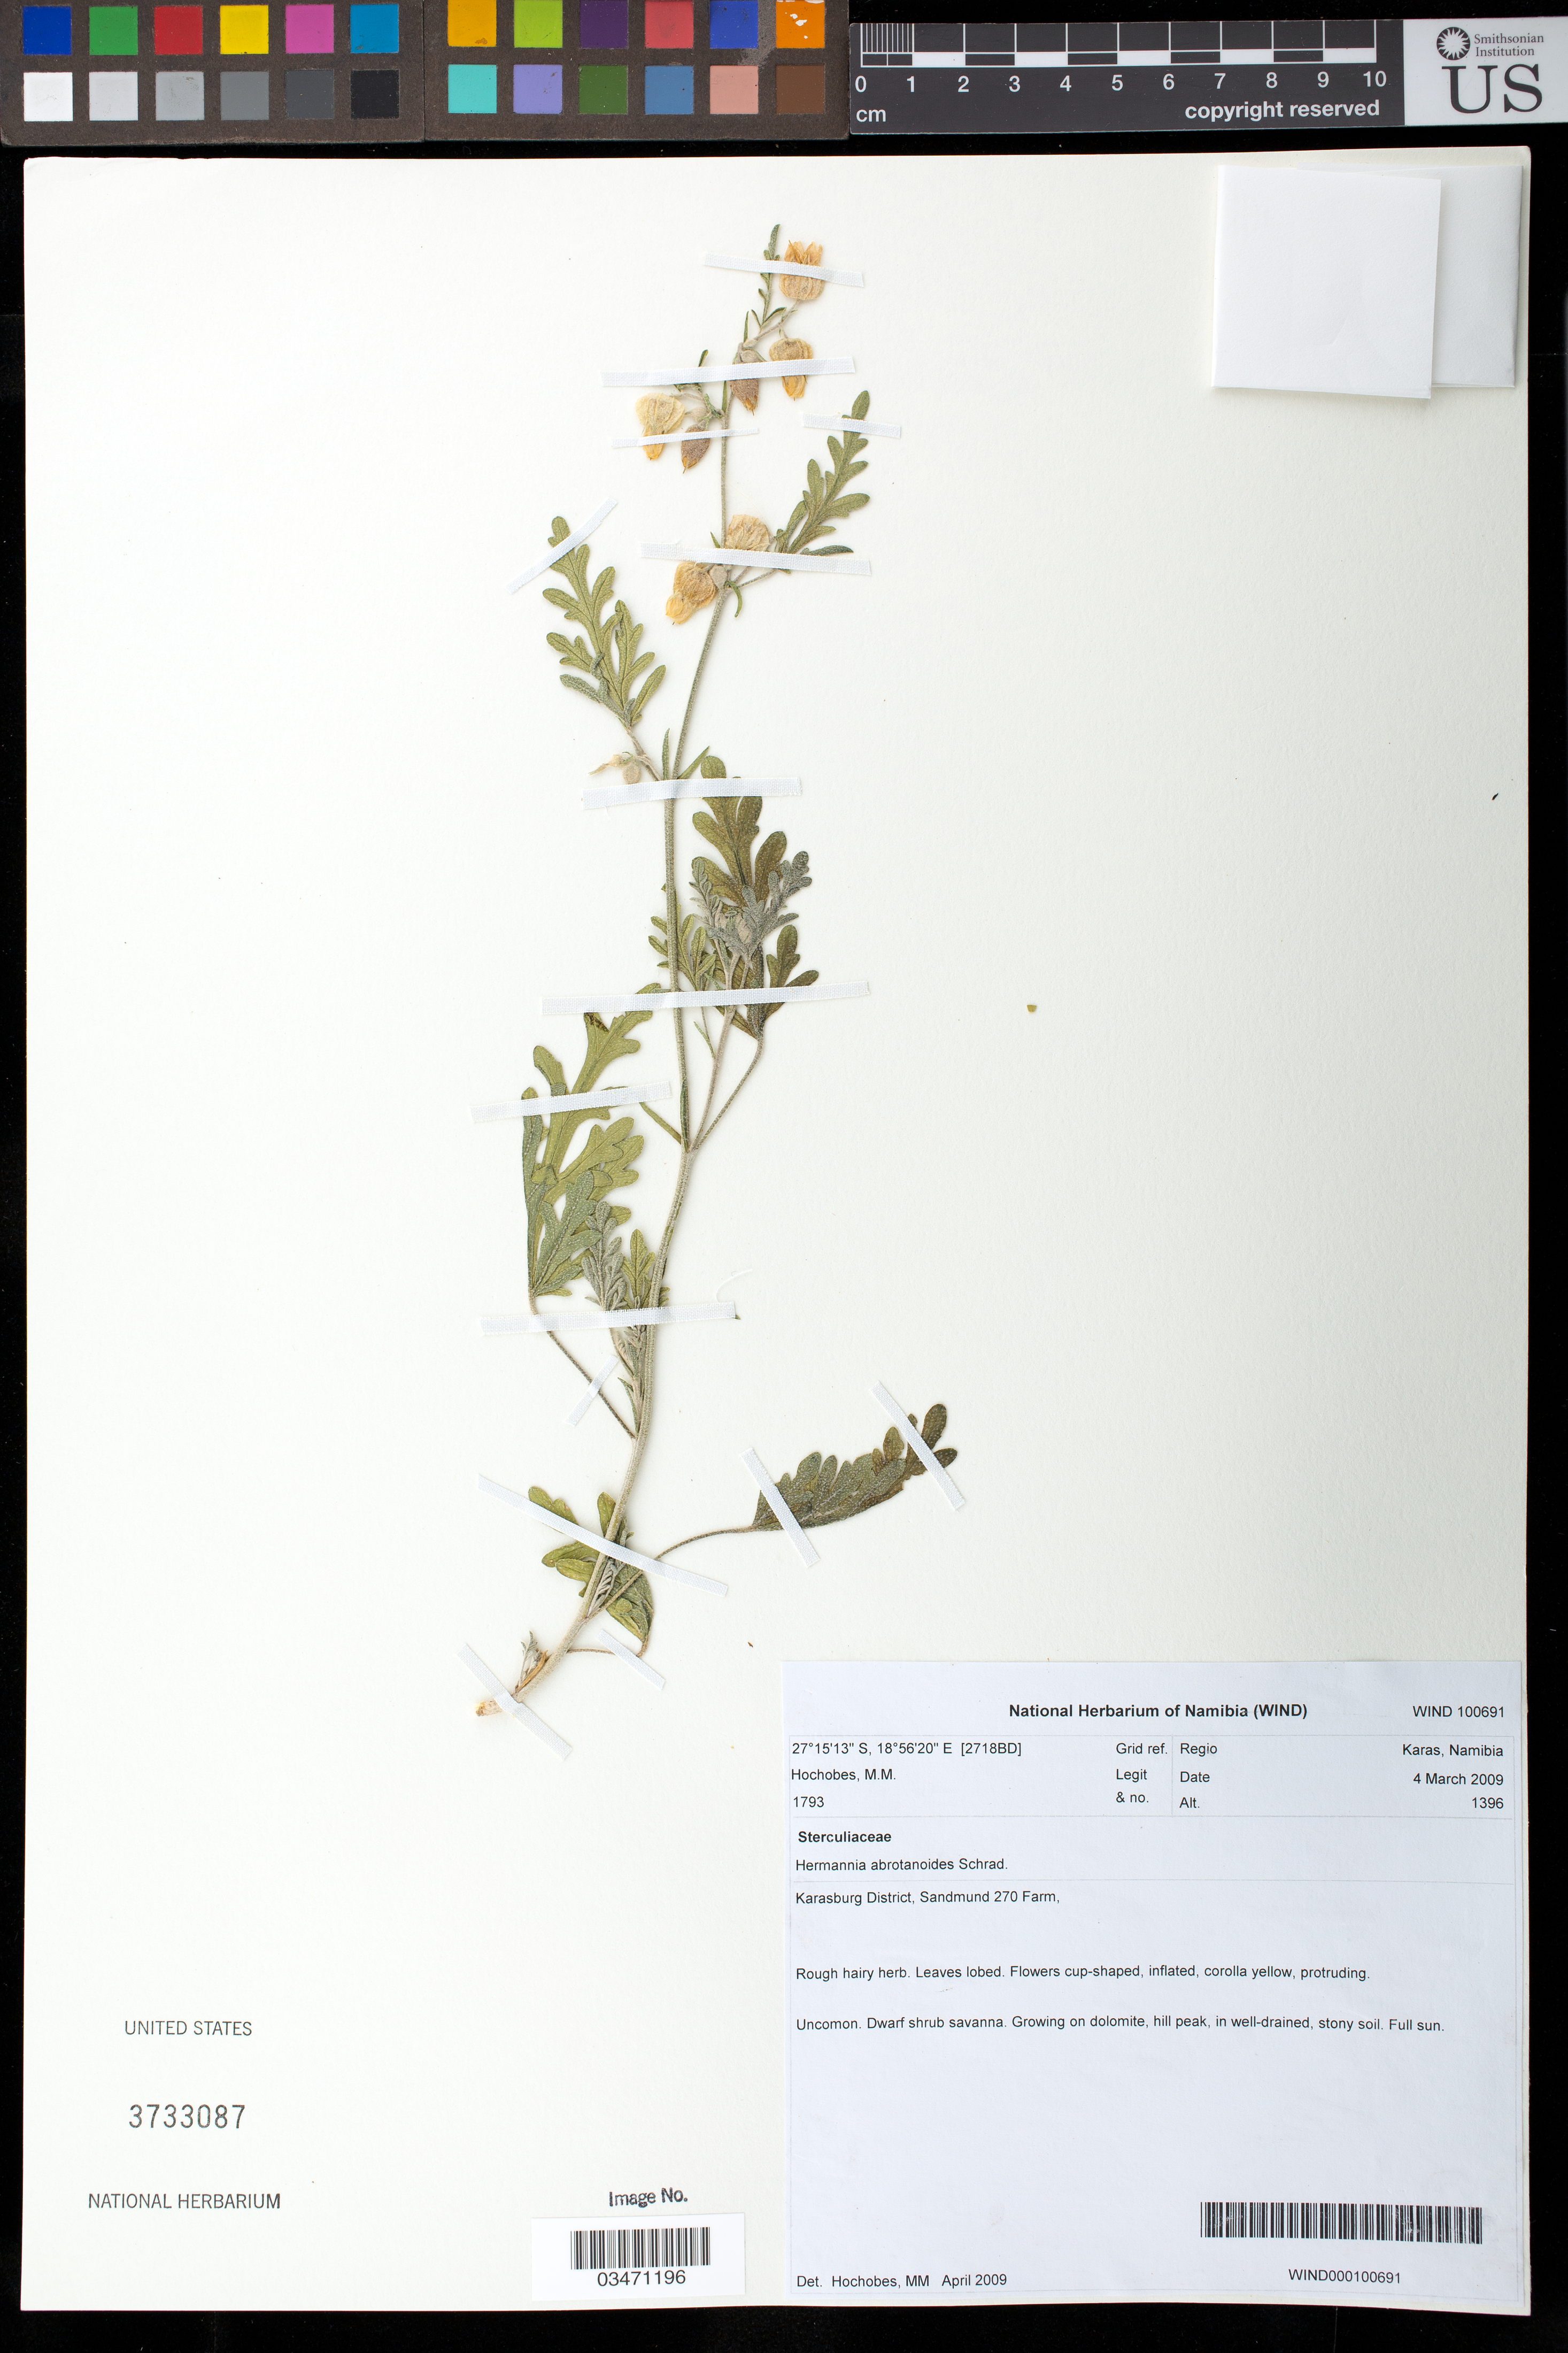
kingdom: Plantae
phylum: Tracheophyta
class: Magnoliopsida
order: Malvales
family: Malvaceae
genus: Hermannia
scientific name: Hermannia abrotanoides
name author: Schrad.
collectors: M. Hochobes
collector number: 1793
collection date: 2009-03-04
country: Namibia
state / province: Karas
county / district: Karasburg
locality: Sundmund 270 Farm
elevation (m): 1396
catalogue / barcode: US 3733087